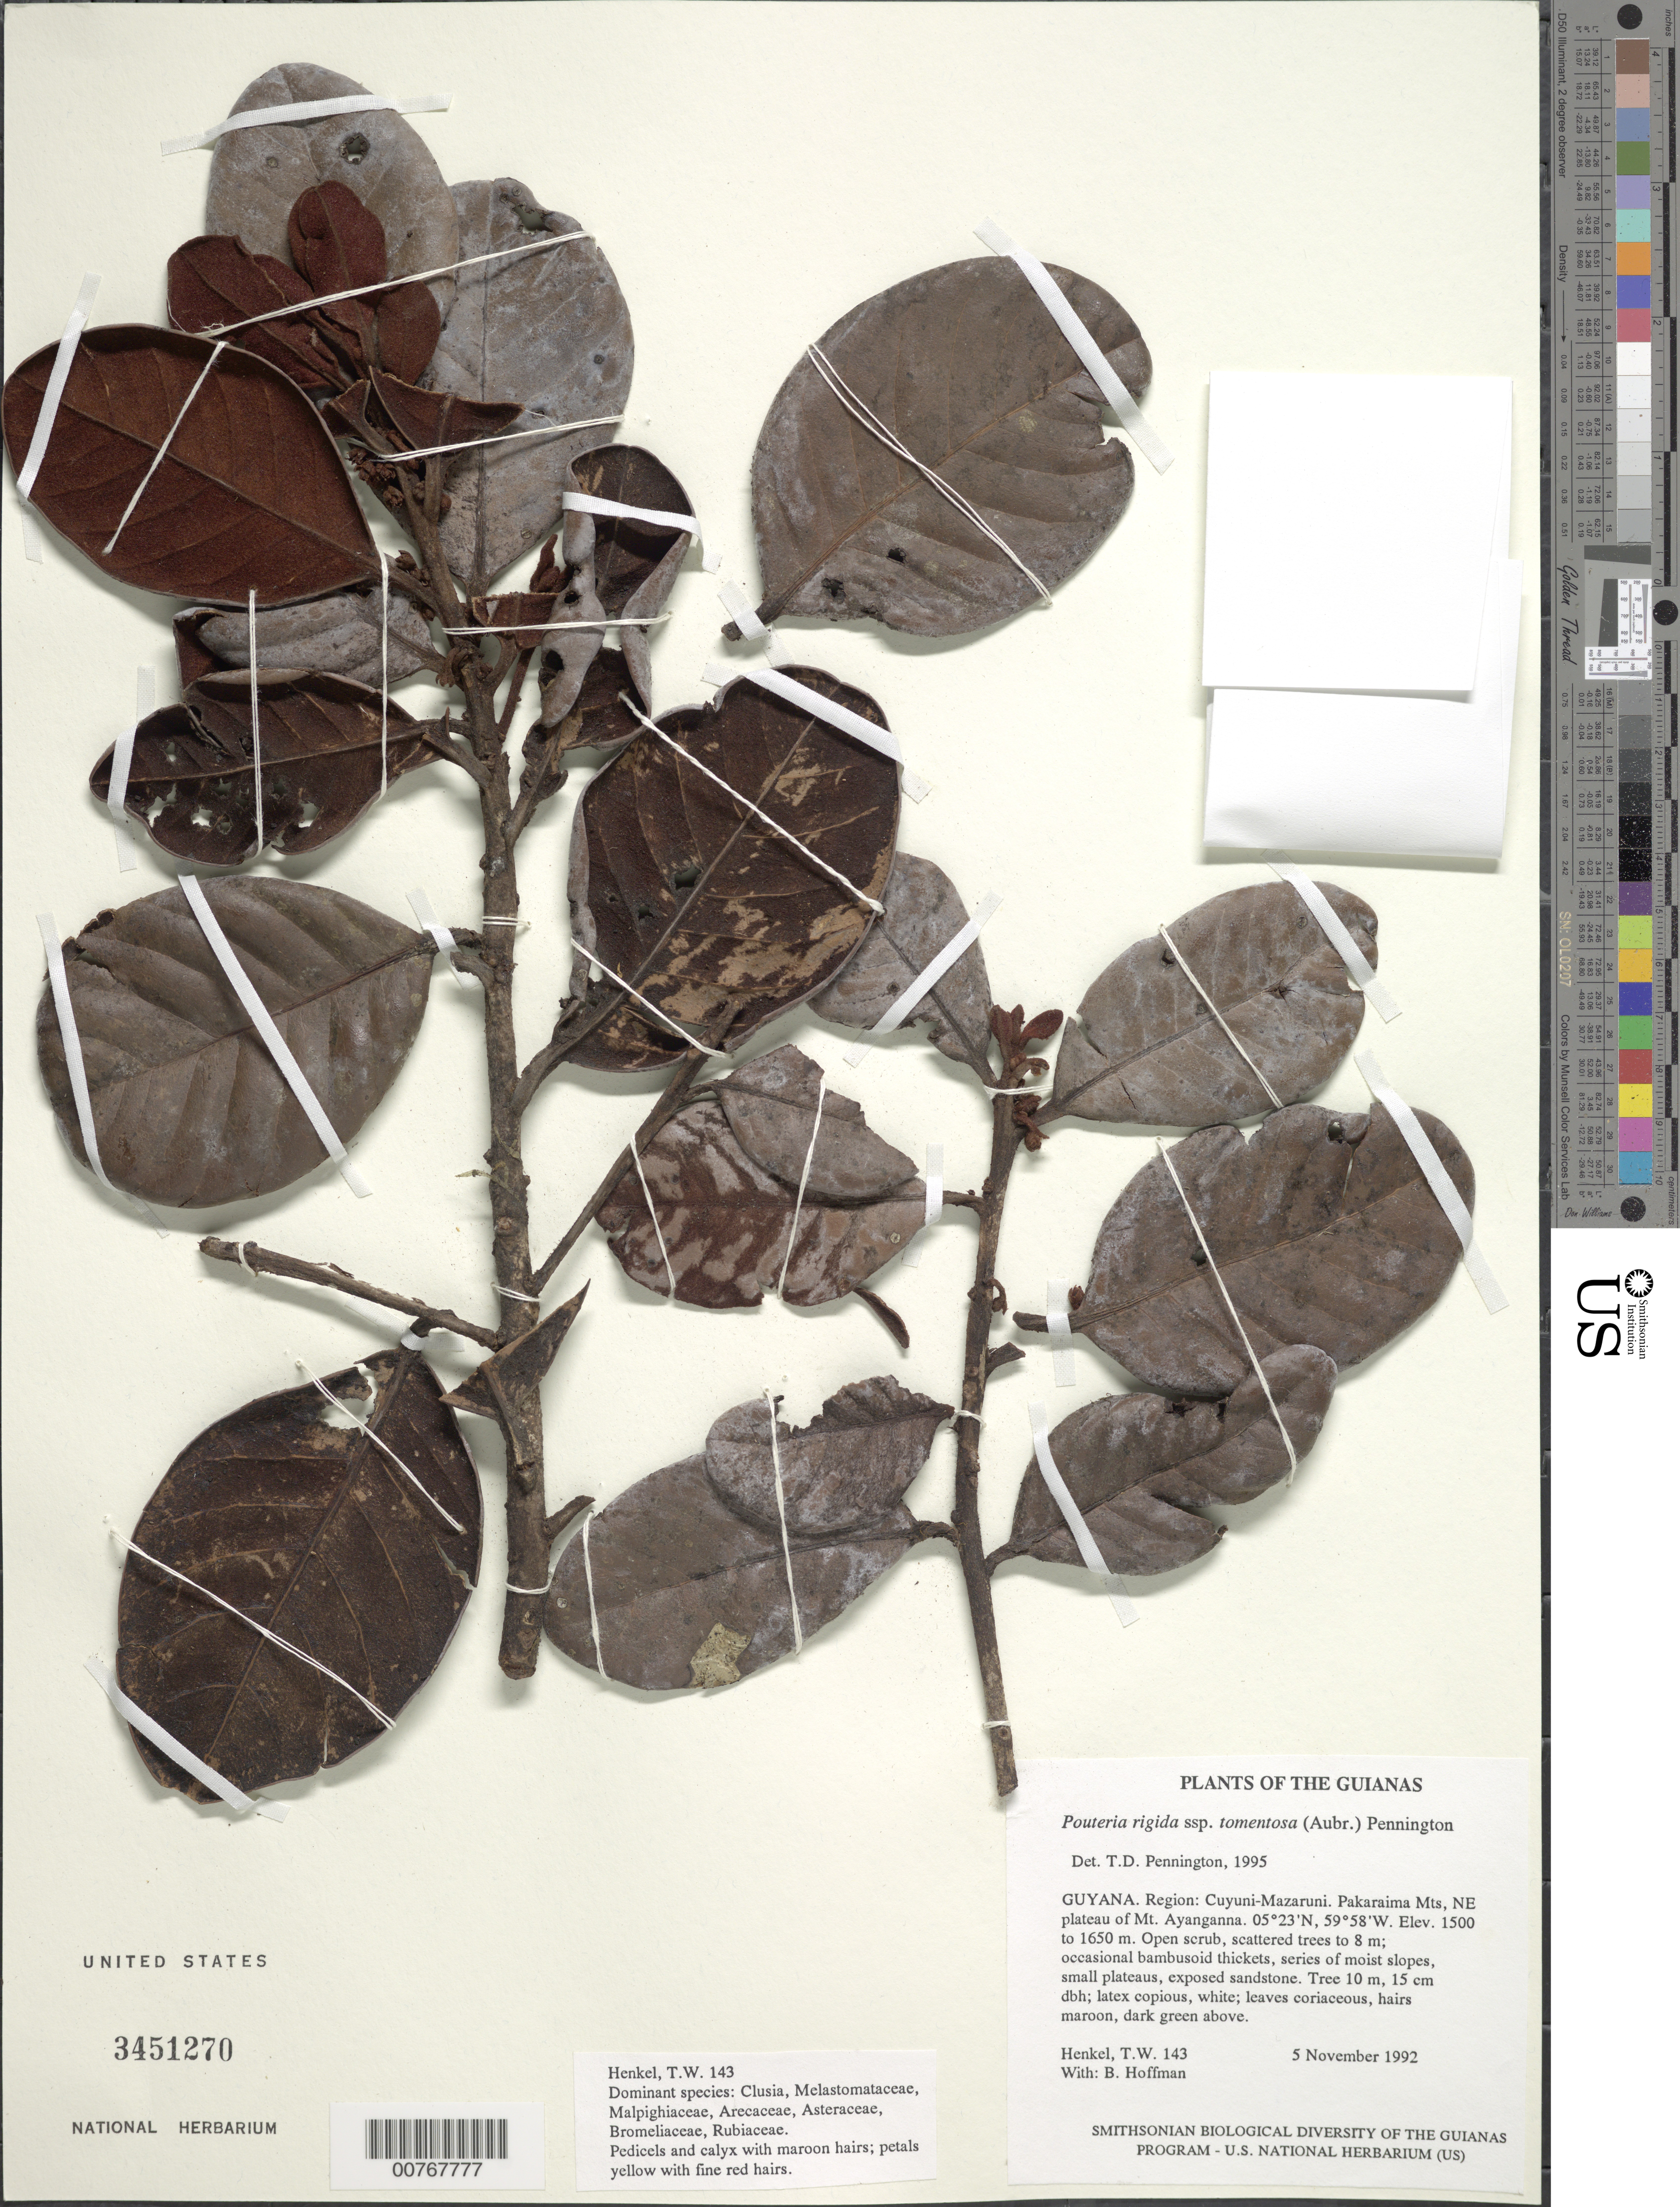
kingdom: Plantae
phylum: Tracheophyta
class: Magnoliopsida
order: Ericales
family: Sapotaceae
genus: Pouteria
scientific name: Pouteria rigida subsp. tomentosa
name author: (Aubrév.) T.D. Penn.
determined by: Pennington, T. D., (K)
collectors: T. Henkel & B. Hoffman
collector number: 143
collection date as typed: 5 November 1992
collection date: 1992-11-05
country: Guyana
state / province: Cuyuni-Mazaruni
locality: Pakaraima Mts, NE plateau of Mt. Ayanganna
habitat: Open scrub, scattered trees to 8 m; occasional bambusoid thickets, series of moist slopes, small plateaus, exposed sandstone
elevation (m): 1500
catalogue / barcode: US 3451270